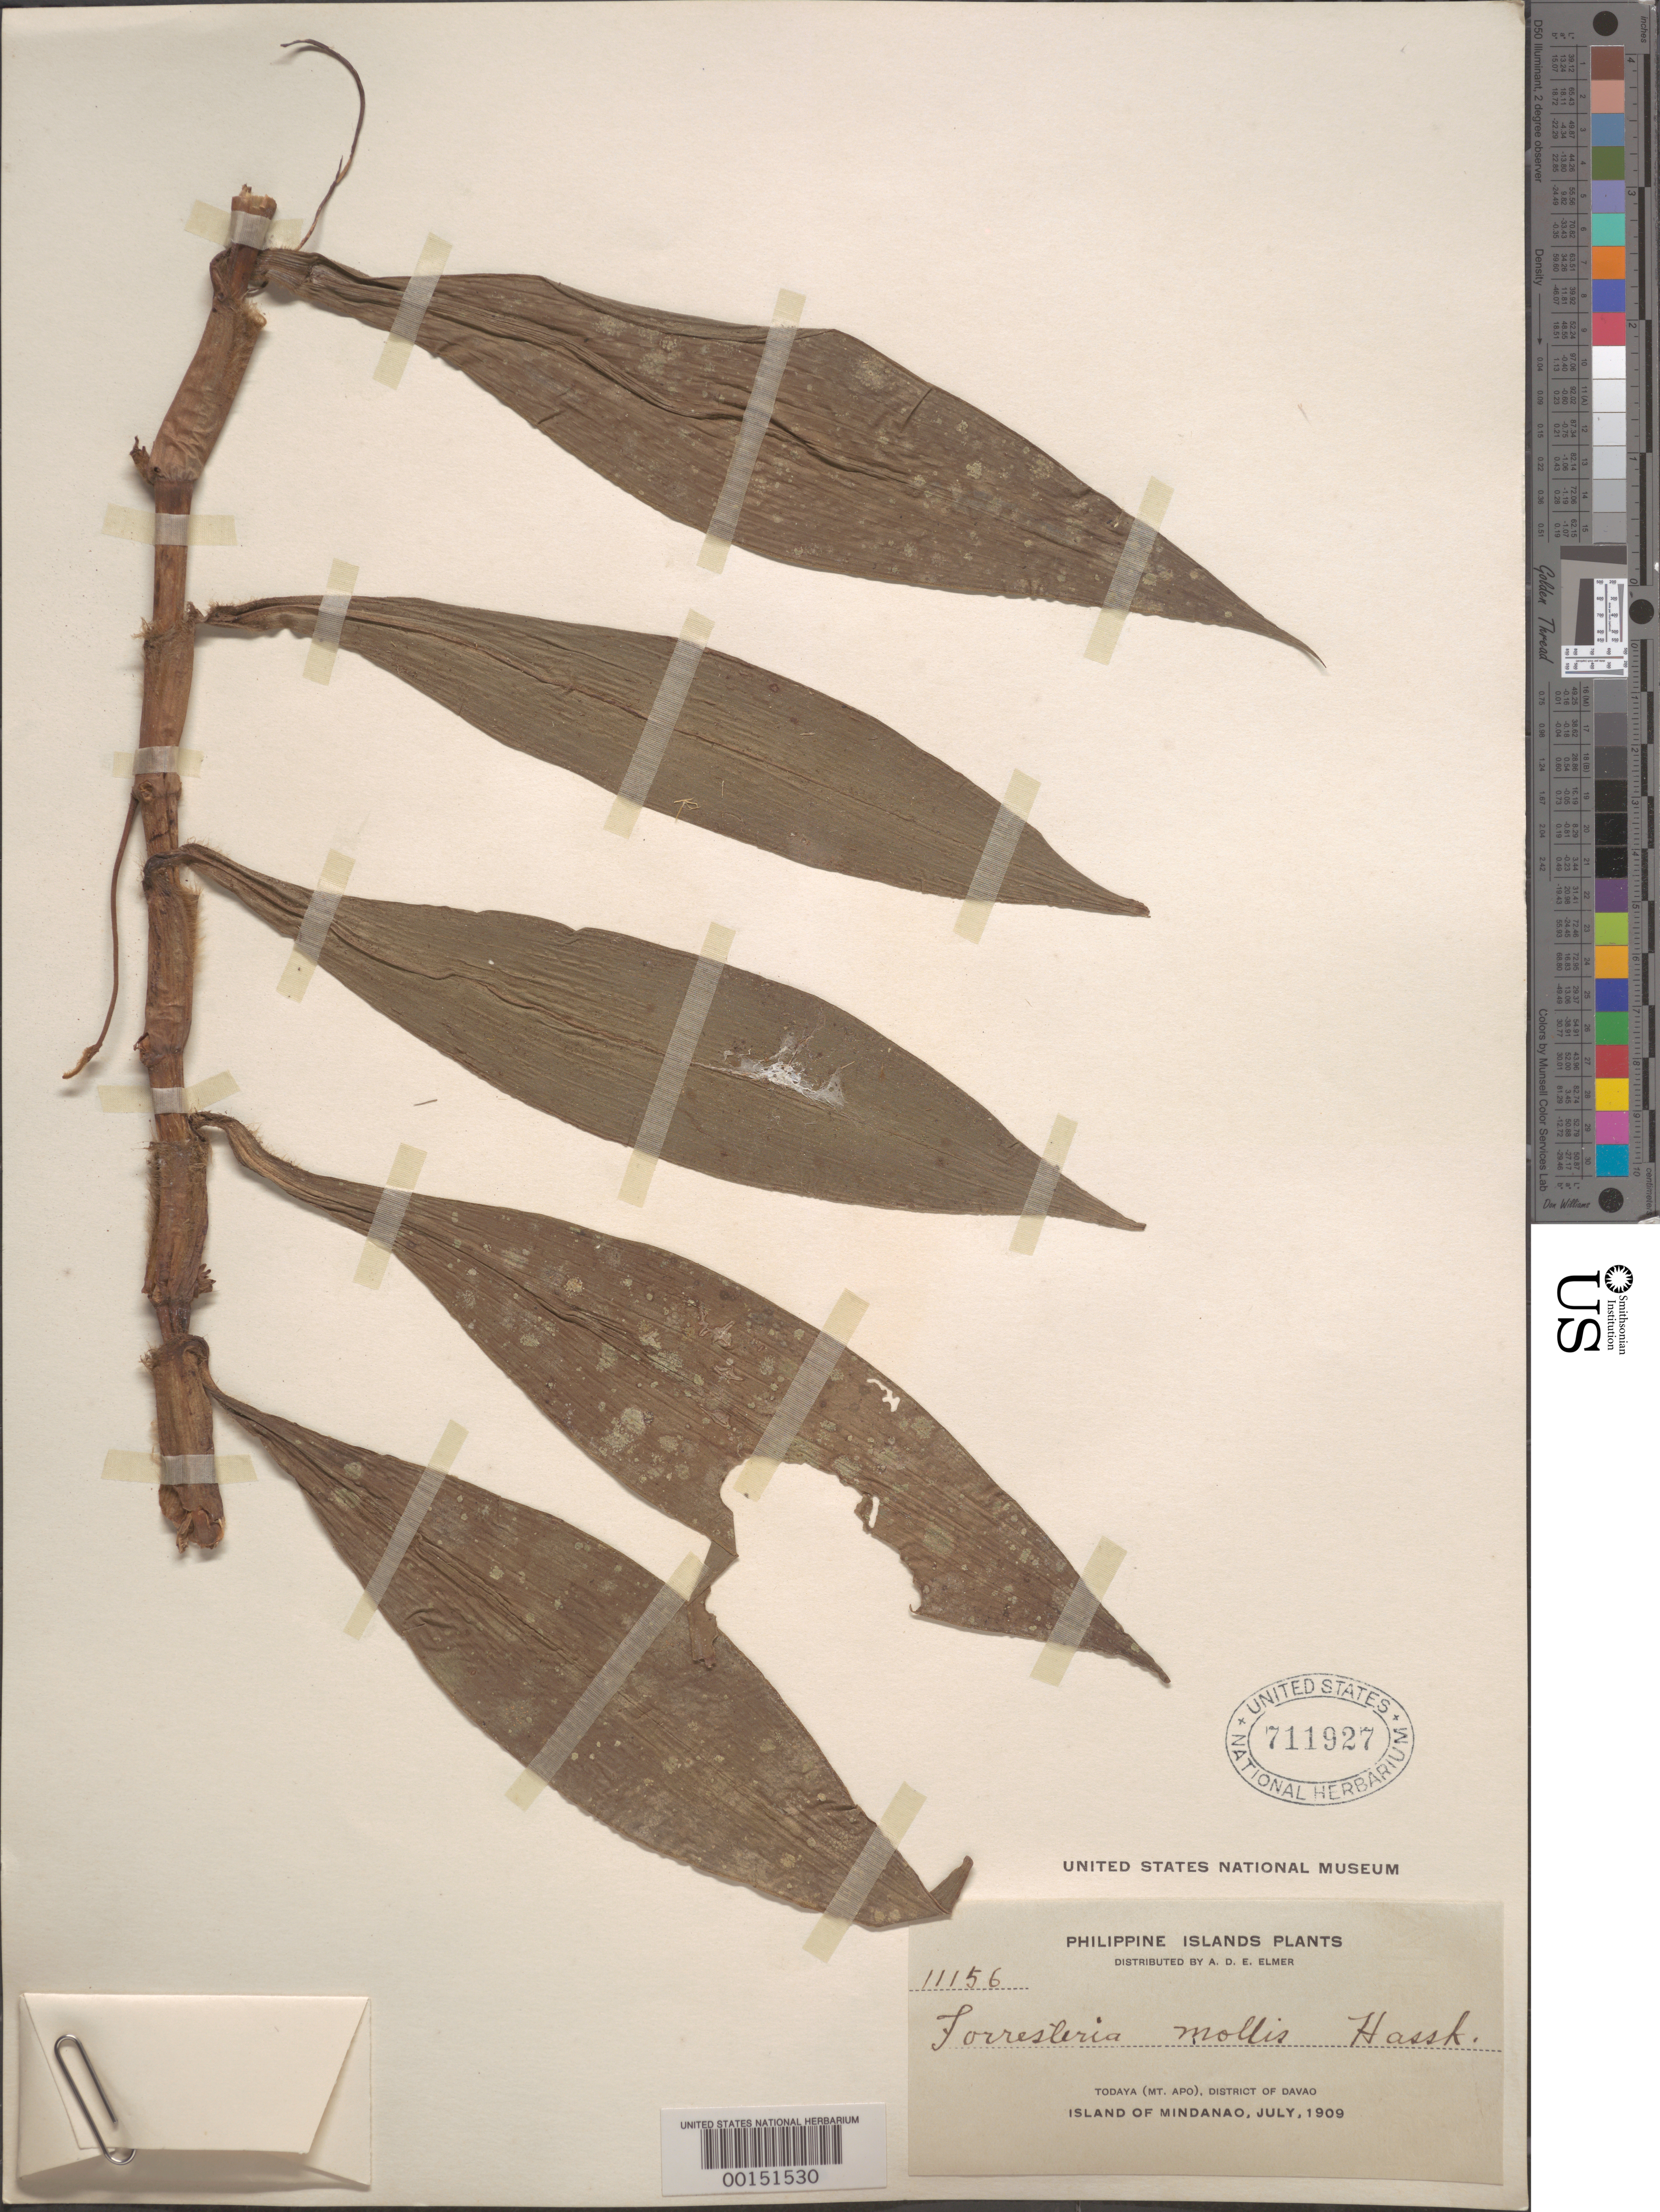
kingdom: Plantae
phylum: Tracheophyta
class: Liliopsida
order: Commelinales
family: Commelinaceae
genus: Amischotolype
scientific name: Amischotolype hispida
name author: (A. Rich.) D.Y. Hong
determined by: Strong, Mark T., (BOT), Smithsonian Institution - National Museum of Natural History (UNITED STATES)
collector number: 11156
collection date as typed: Jul 1909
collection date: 1909-07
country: Philippines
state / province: Davao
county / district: Davao del Norte / Davao del Sur / Davao Oriental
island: Mindanao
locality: Todaya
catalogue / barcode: US 711927